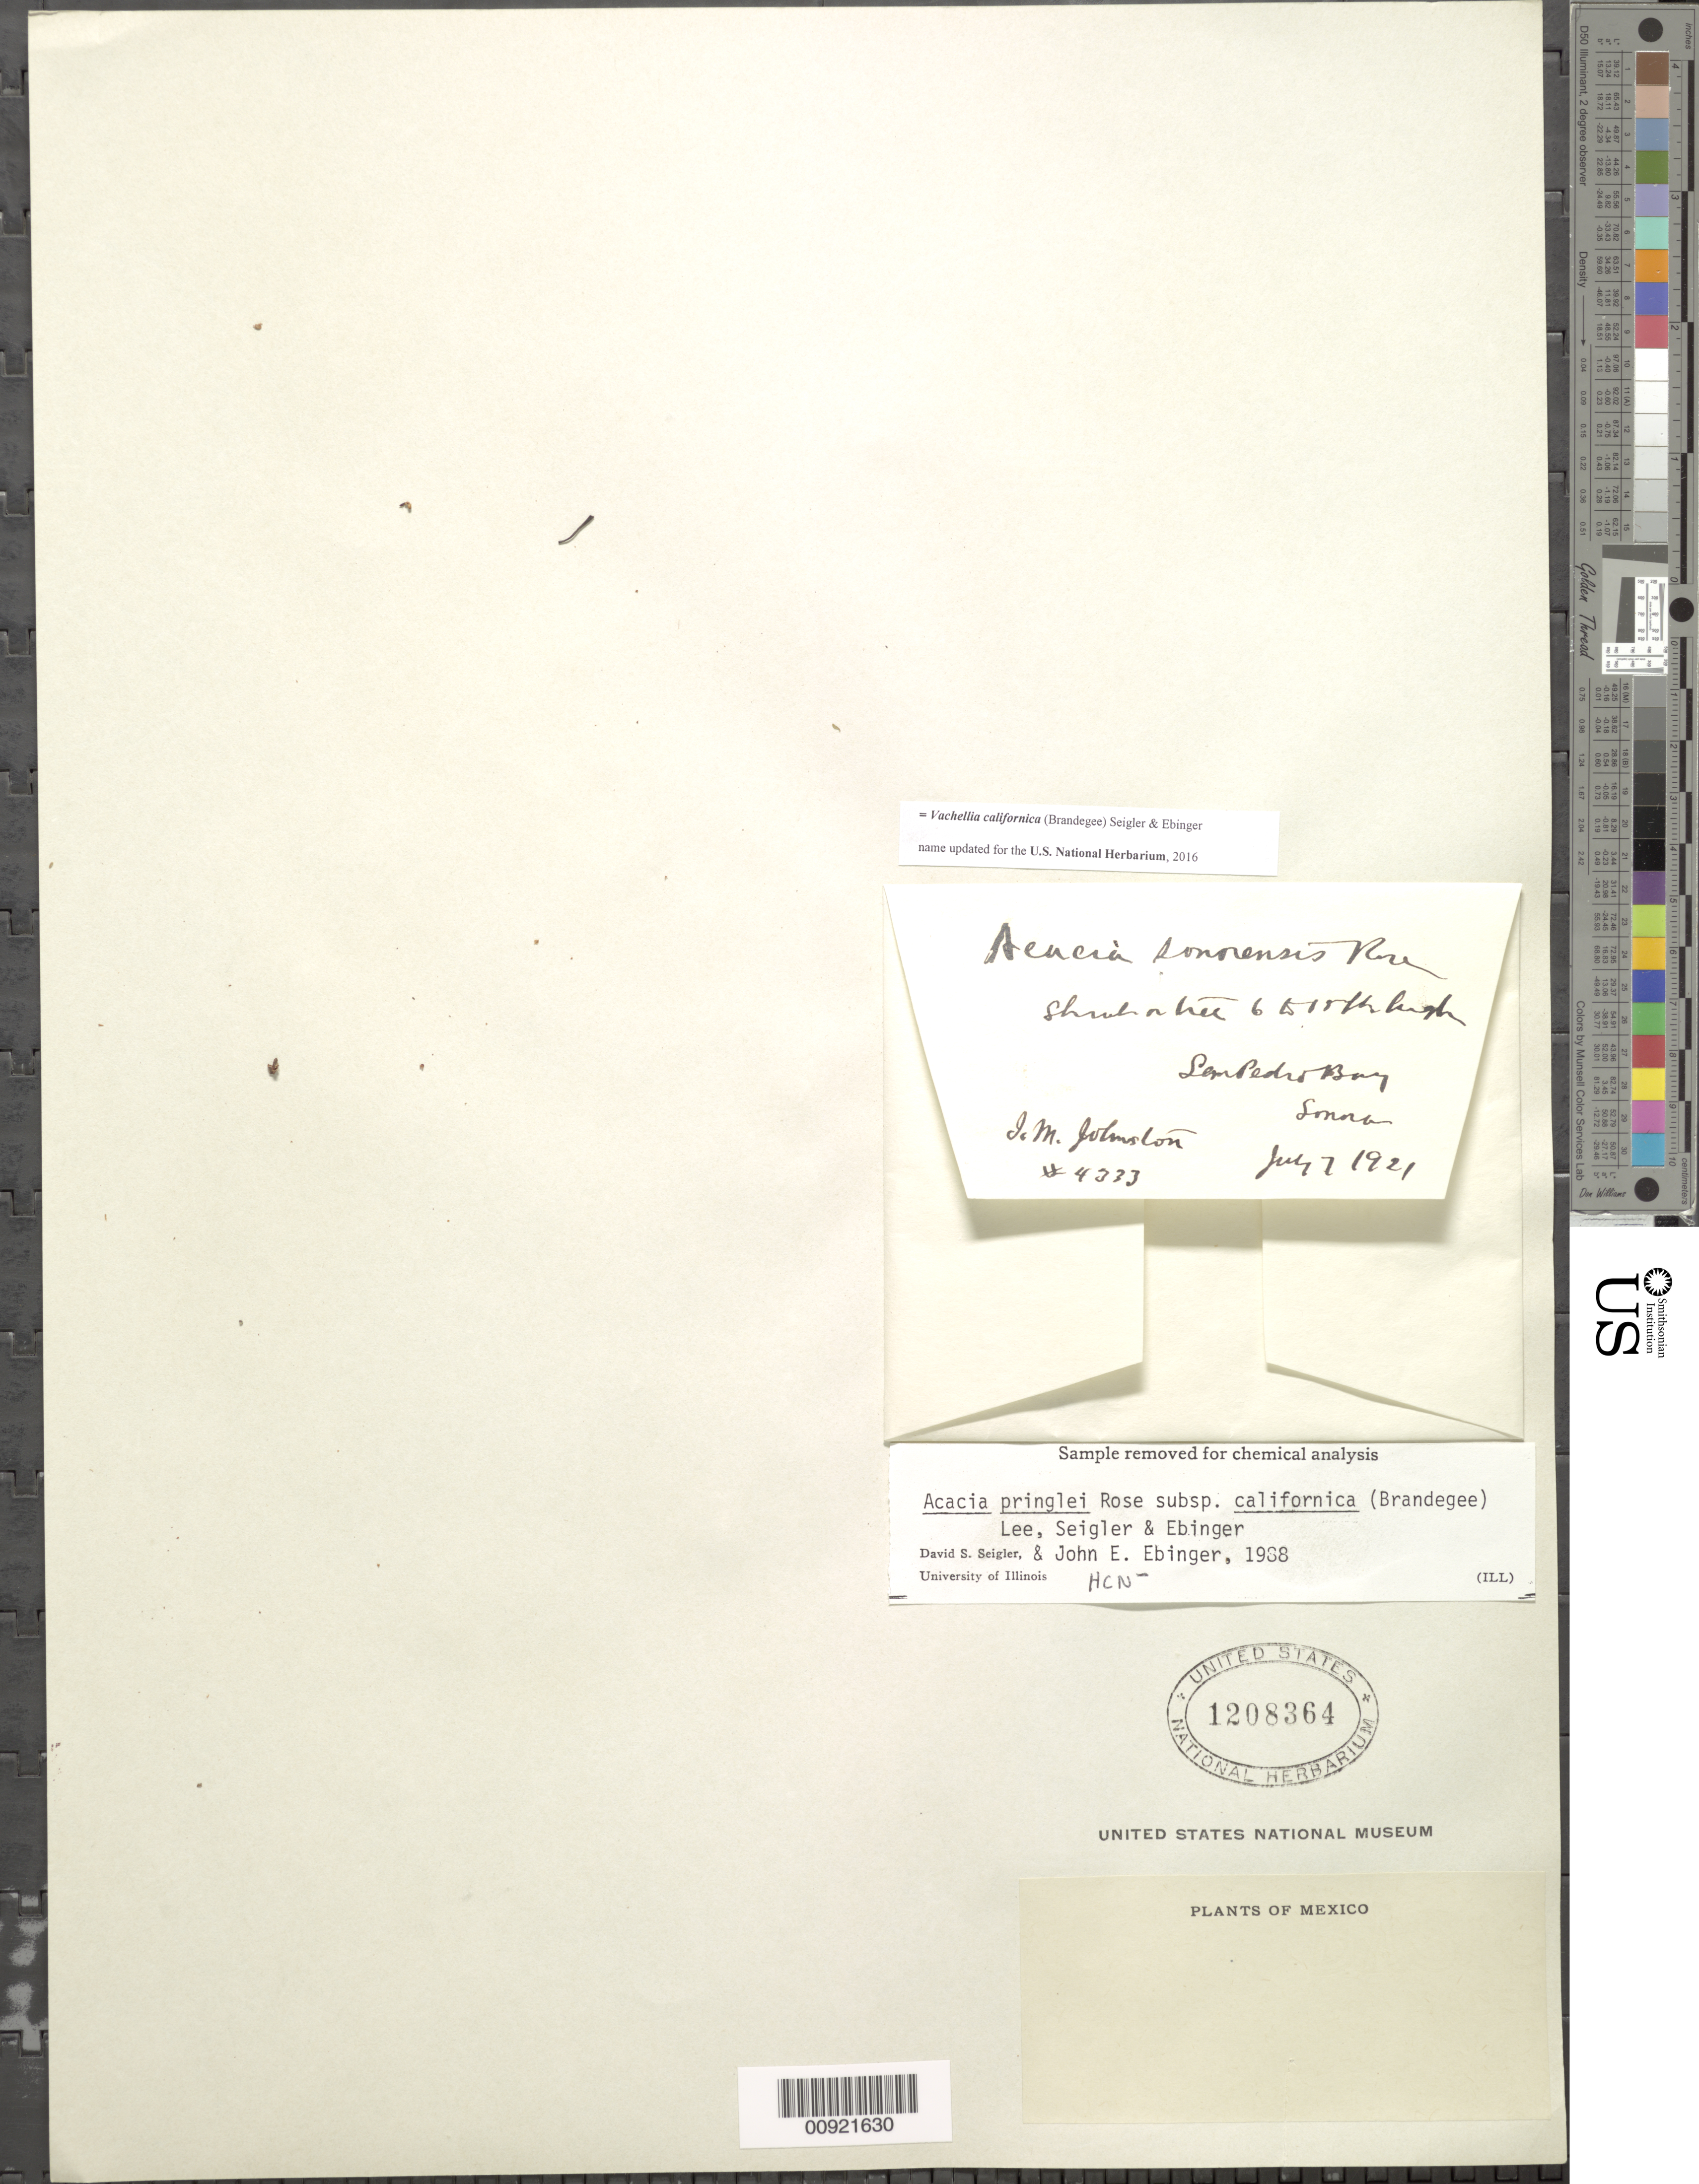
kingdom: Plantae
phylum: Tracheophyta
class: Magnoliopsida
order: Fabales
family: Fabaceae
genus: Vachellia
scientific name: Vachellia californica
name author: (Brandegee) Seigler & Ebinger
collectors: I.M. Johnston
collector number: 4333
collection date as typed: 07 Jul 1921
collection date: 1921-07-07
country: Mexico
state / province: Sonora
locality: San Pedro Bay, Sonora.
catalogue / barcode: US 1208364